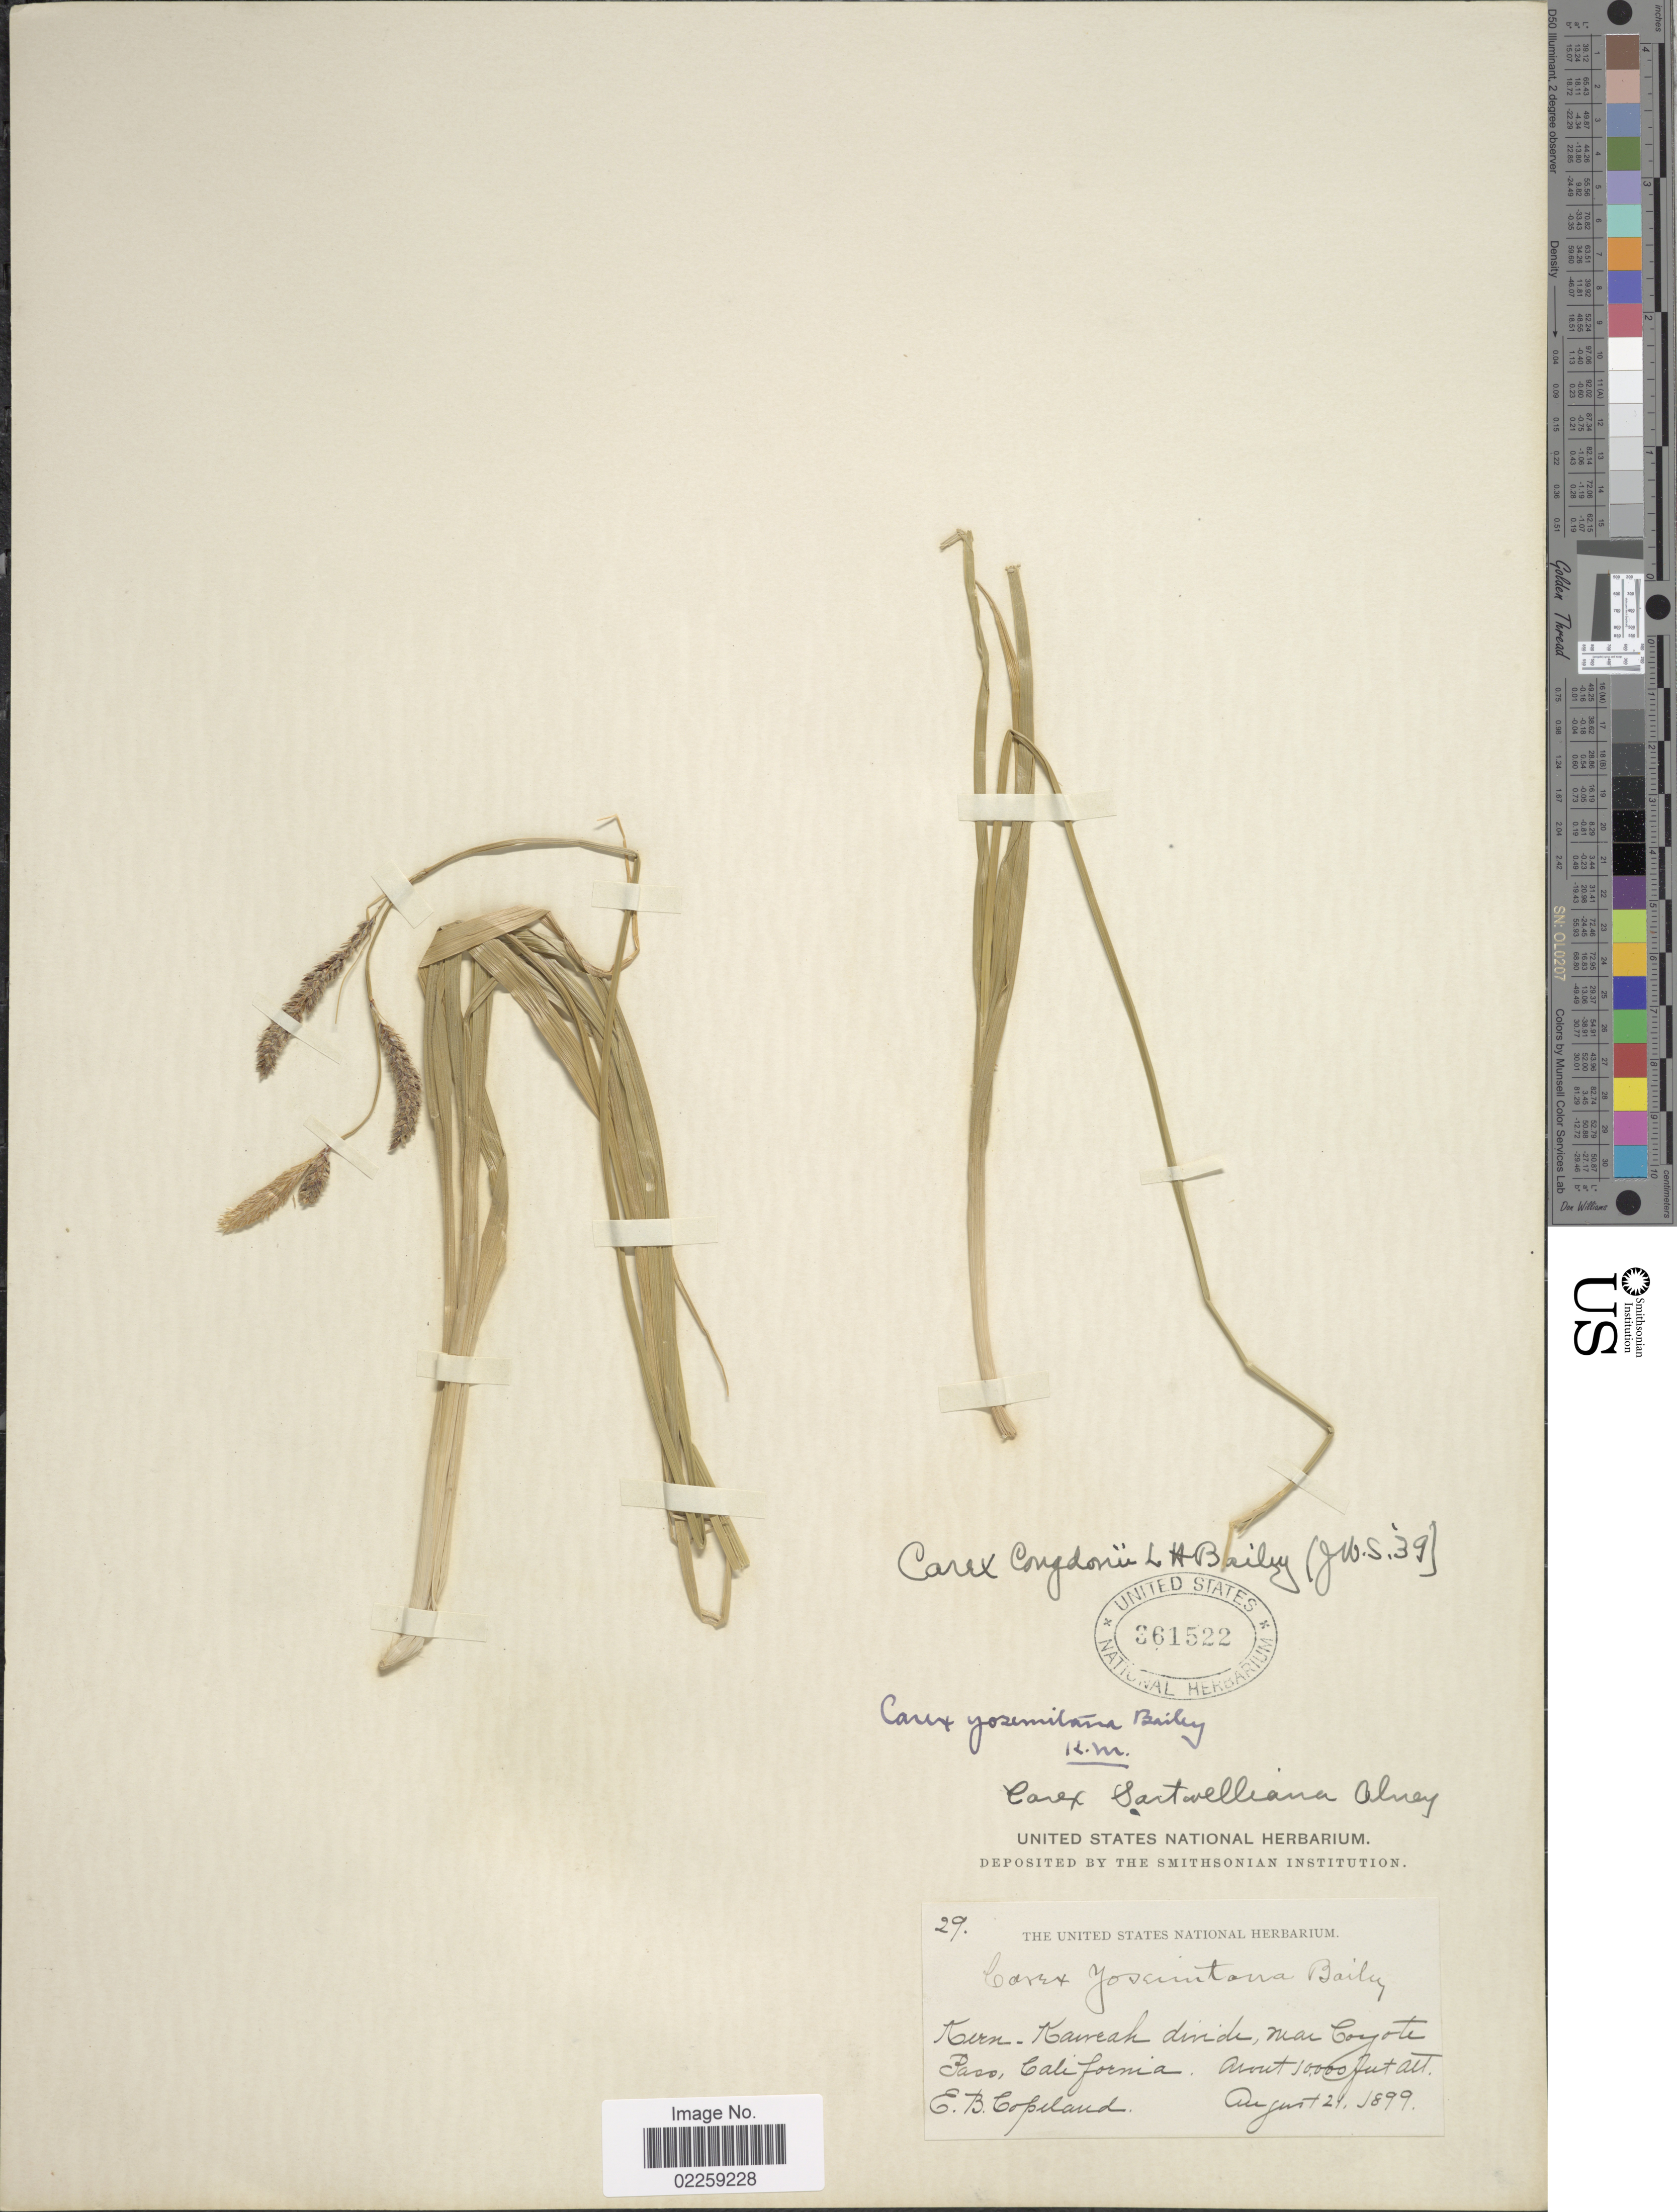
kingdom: Plantae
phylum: Tracheophyta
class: Liliopsida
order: Poales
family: Cyperaceae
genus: Carex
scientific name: Carex congdonii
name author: L.H. Bailey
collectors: E. B. Copeland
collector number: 29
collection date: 1899-08-24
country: United States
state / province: California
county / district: Kern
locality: Kern-Kaweak divide near Coyote Pass, California Mont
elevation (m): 3048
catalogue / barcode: US 361522